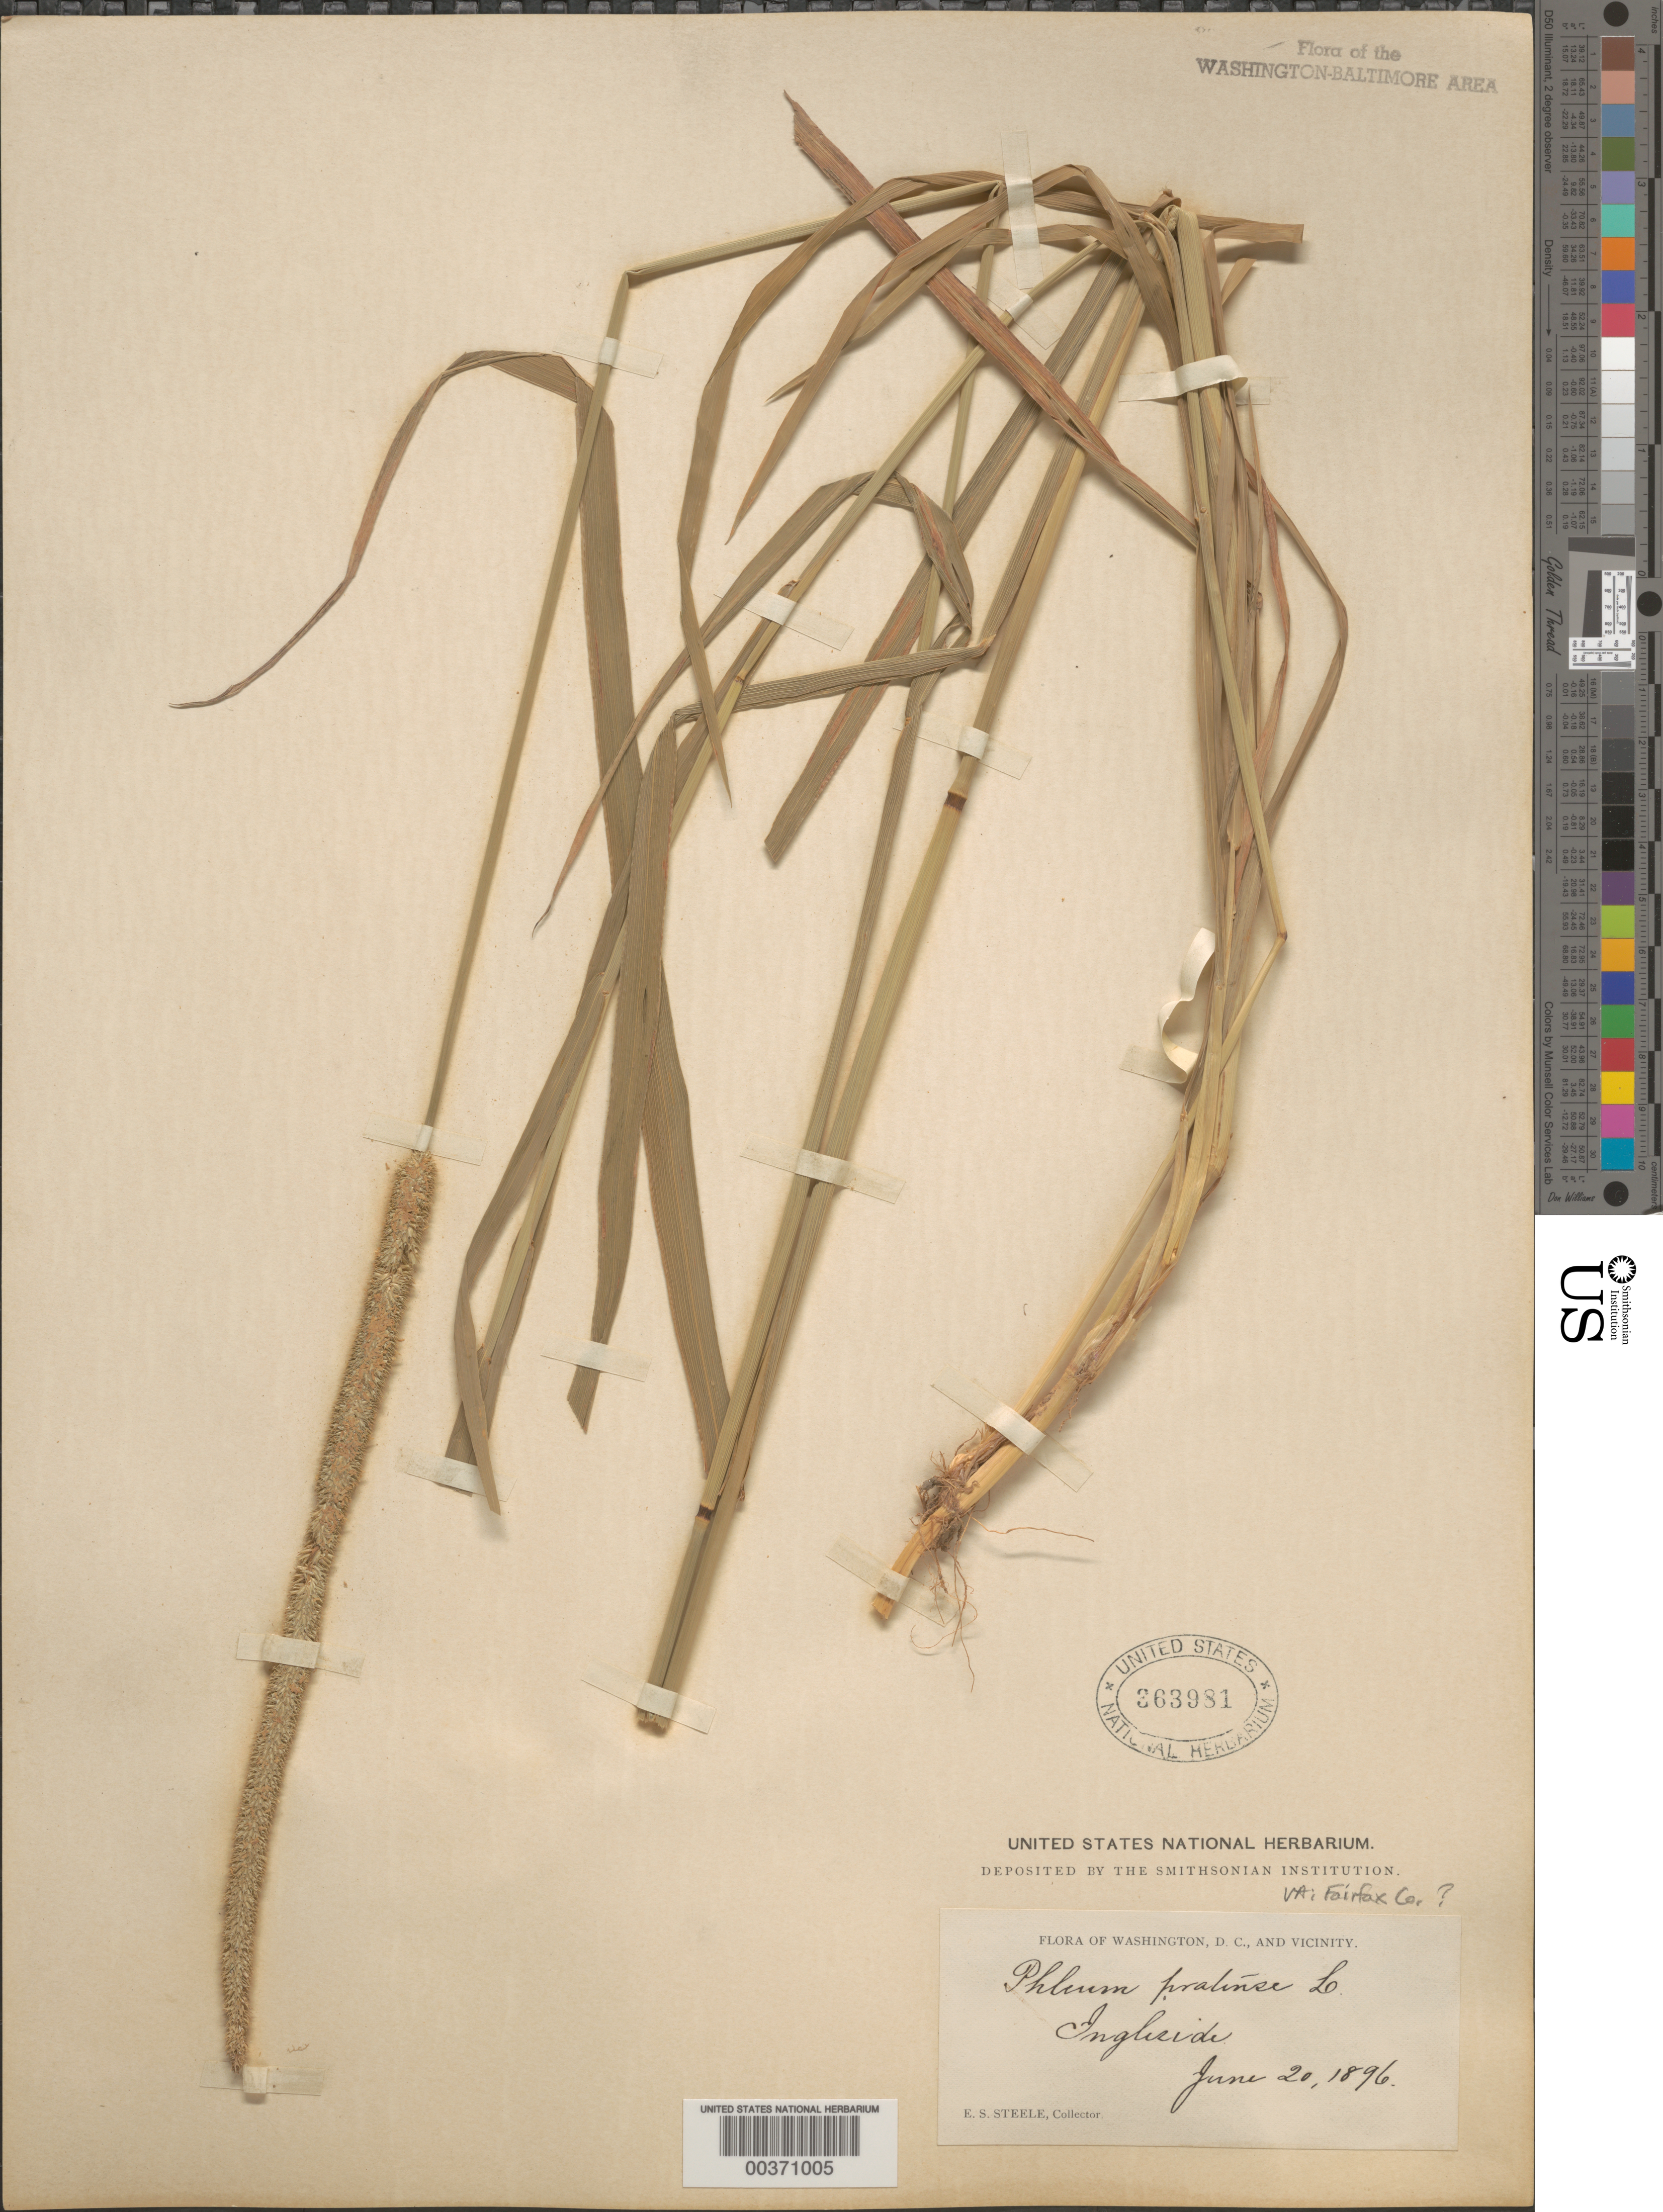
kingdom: Plantae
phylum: Tracheophyta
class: Liliopsida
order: Poales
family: Poaceae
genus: Phleum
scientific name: Phleum pratense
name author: L.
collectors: E. Steele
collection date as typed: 20 Jun 1896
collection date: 1896-06-20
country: United States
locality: Ingleside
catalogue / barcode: US 363981